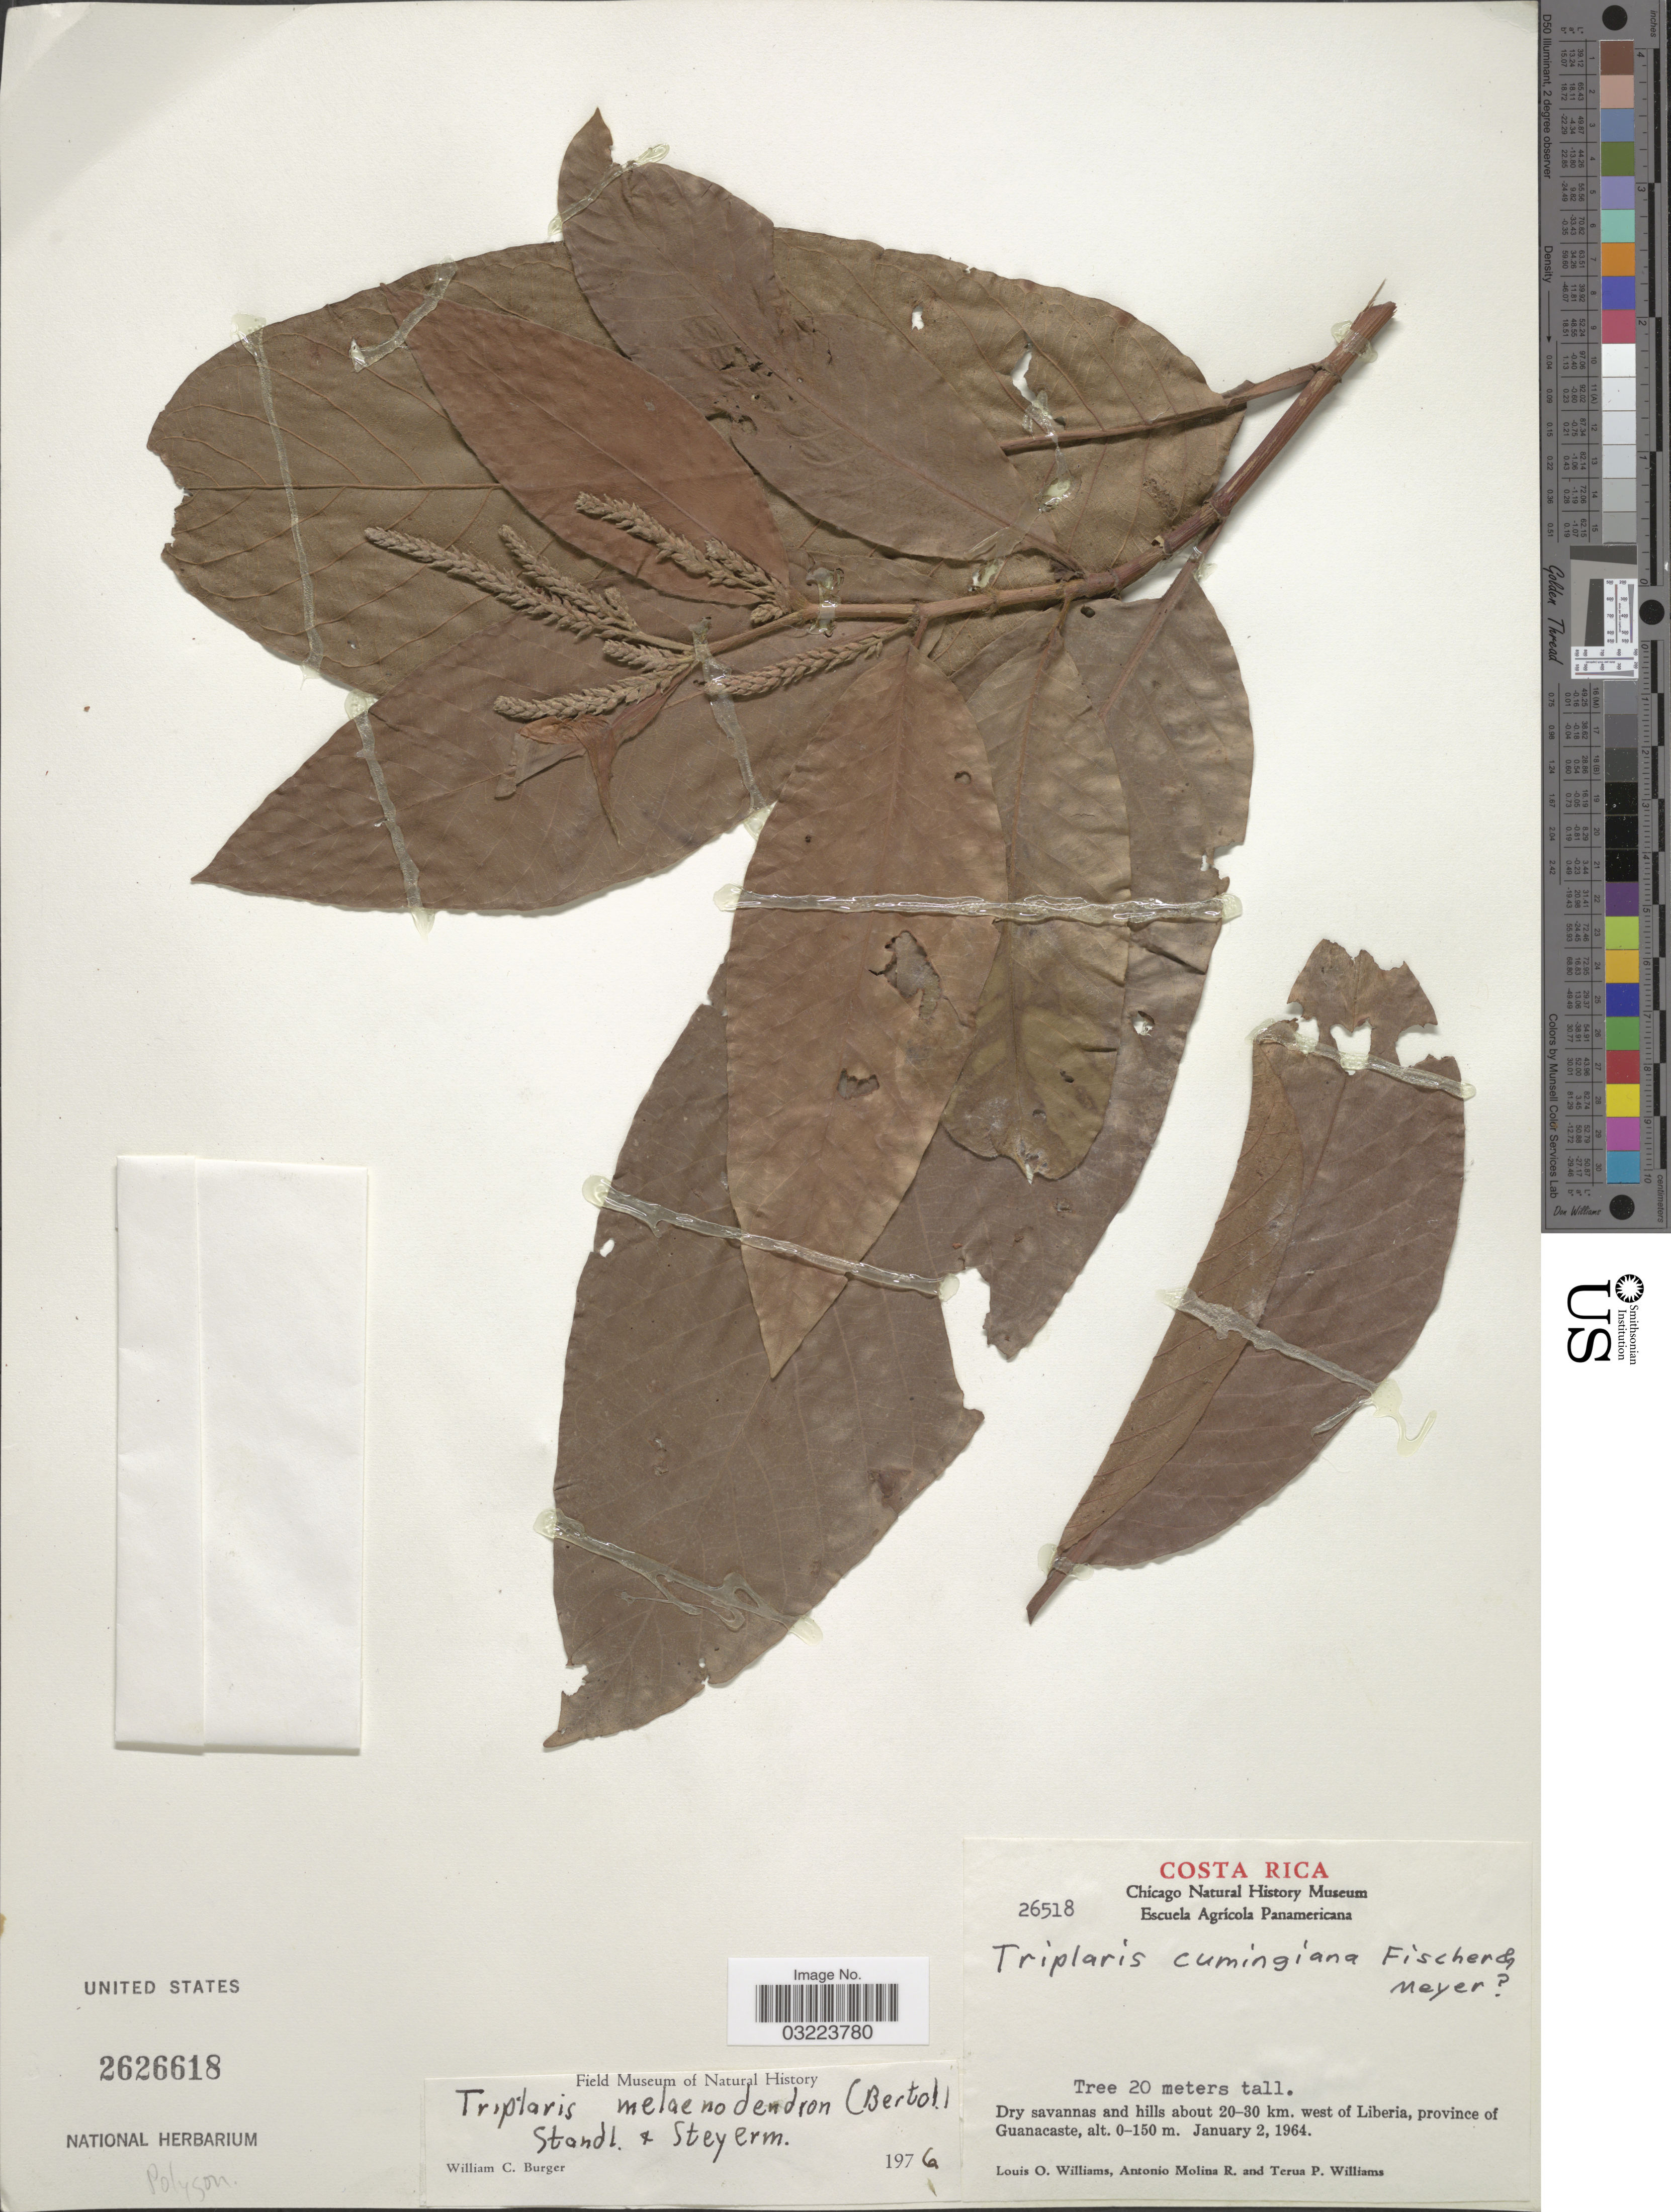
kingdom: Plantae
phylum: Tracheophyta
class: Magnoliopsida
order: Caryophyllales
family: Polygonaceae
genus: Triplaris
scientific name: Triplaris melaenodendron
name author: (Bertol.) Standl. & Steyerm.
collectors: L. O. Williams, A. Molina R. & T. P. Williams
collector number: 26518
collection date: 1964-01-02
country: Costa Rica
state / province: Guanacaste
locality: Dry savannas and hills about 20-30 km. west of Liberia.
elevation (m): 0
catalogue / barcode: US 2626618